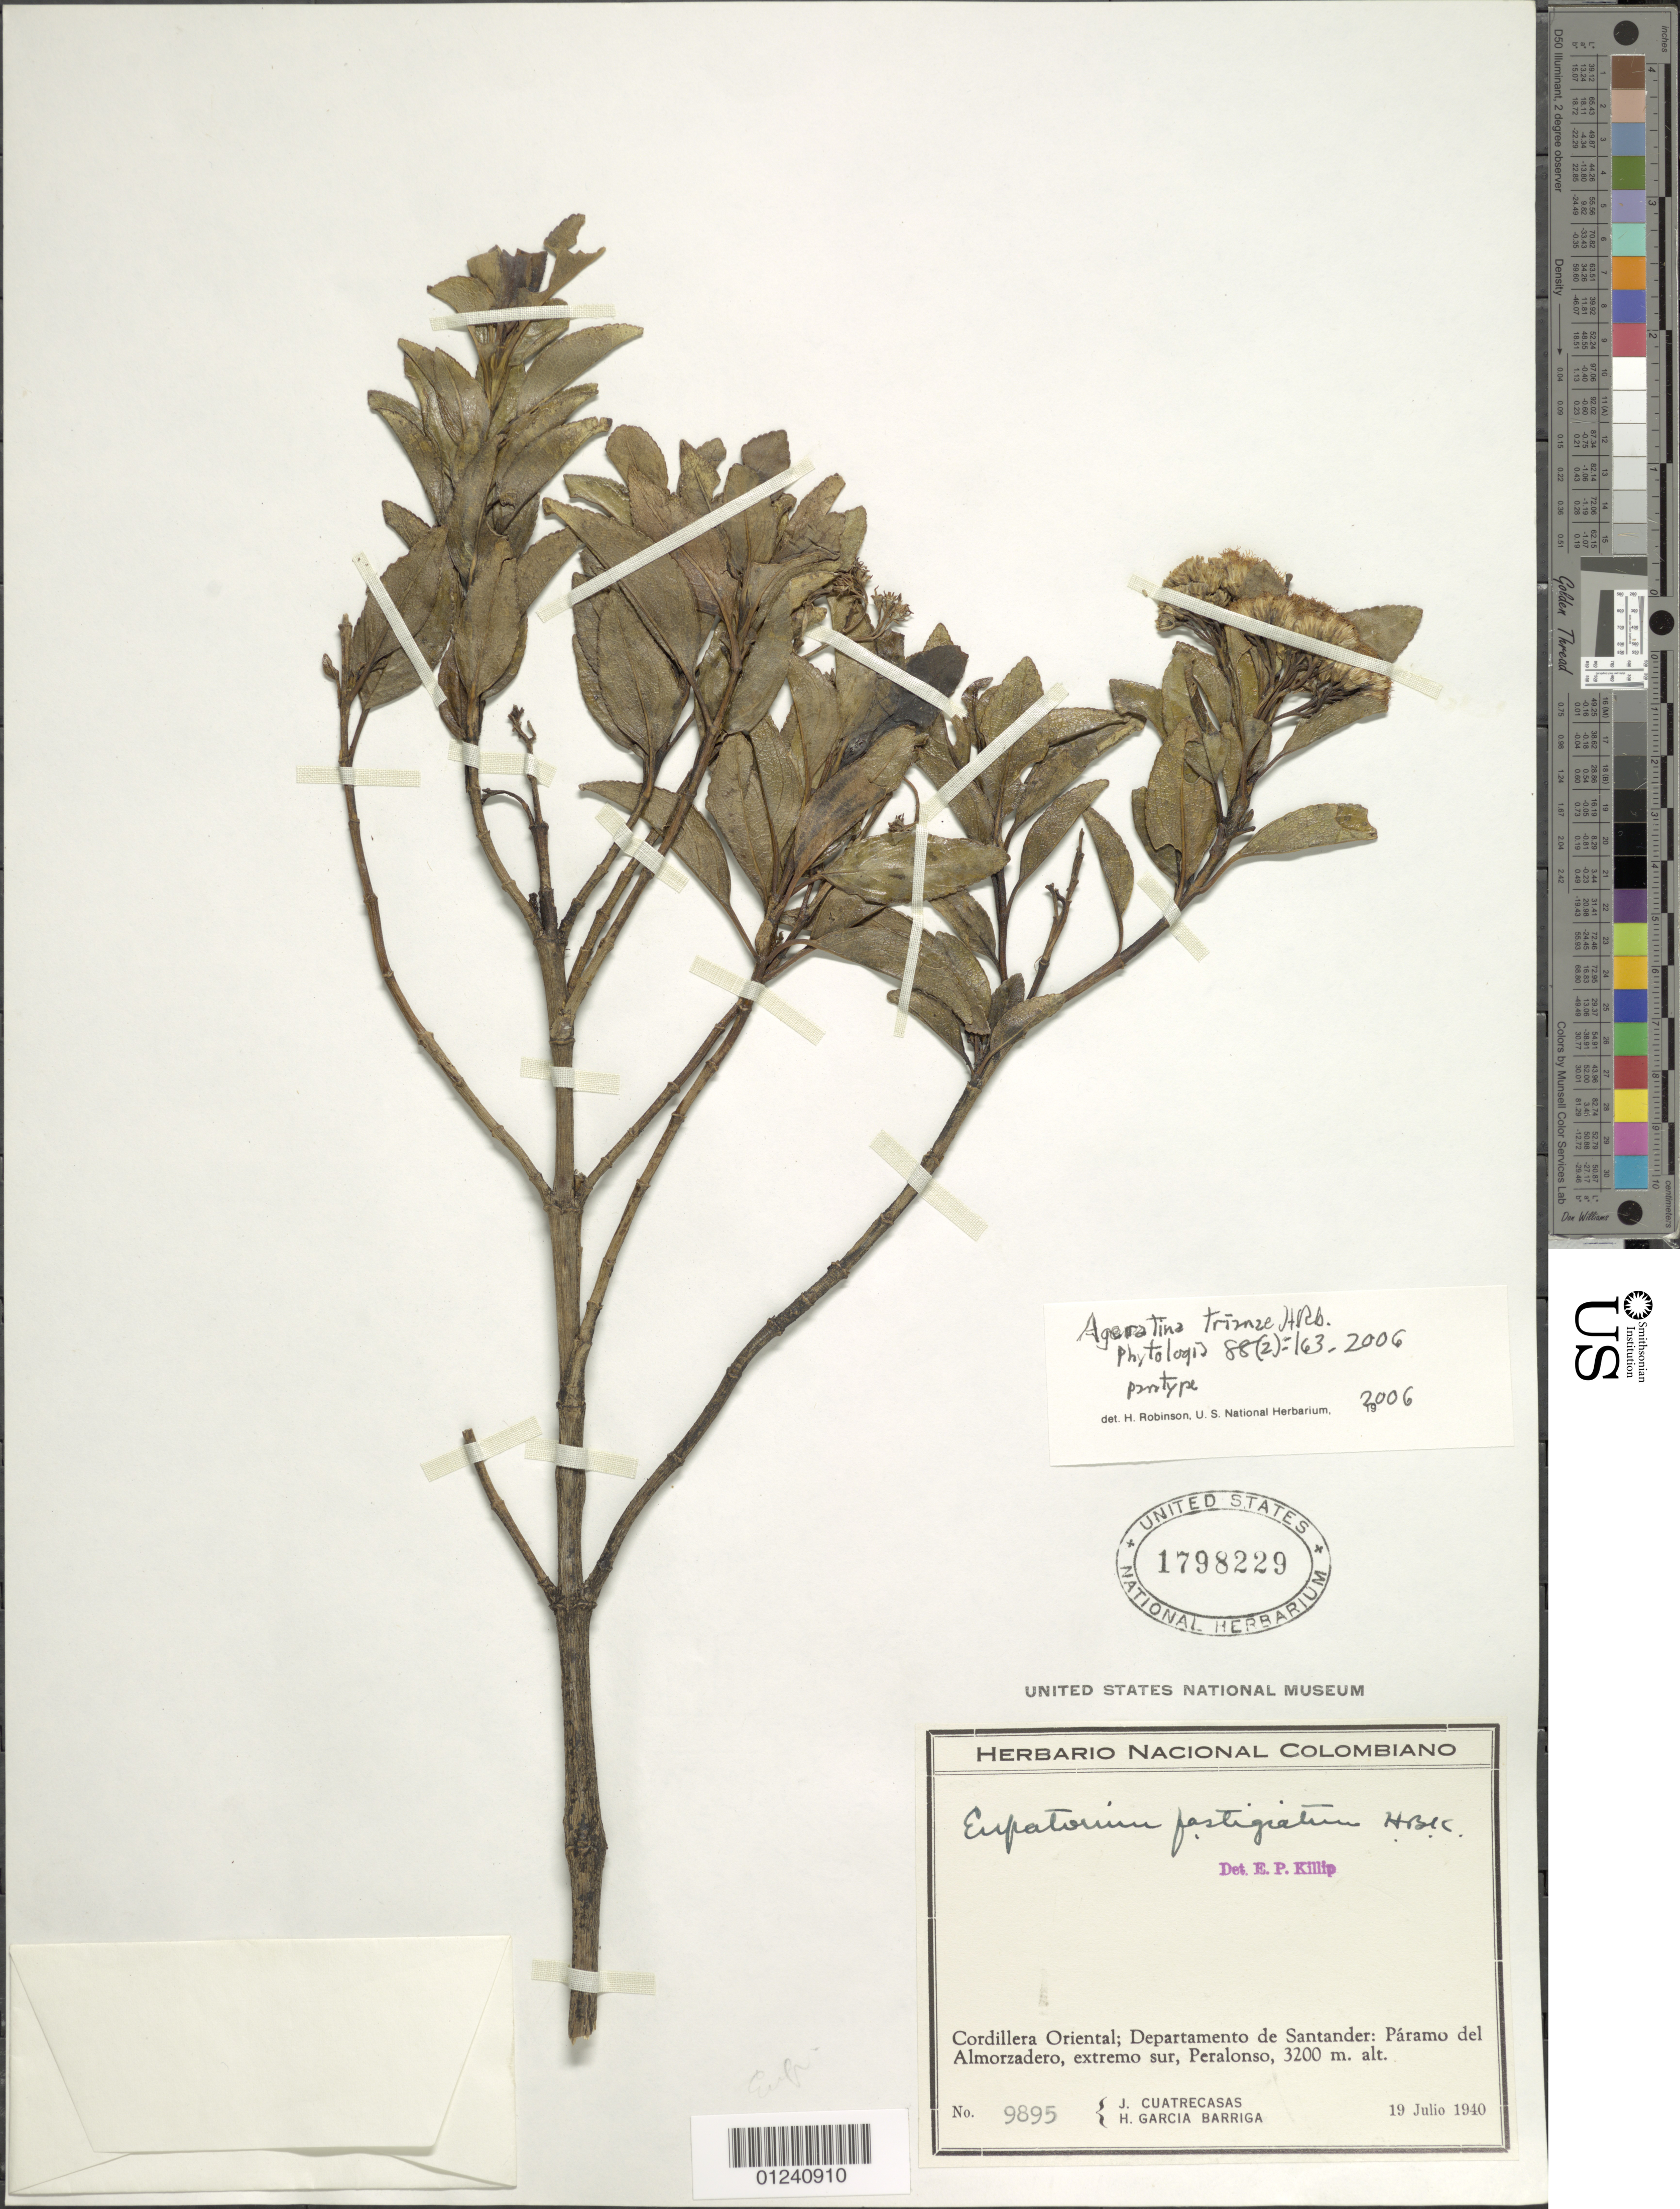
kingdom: Plantae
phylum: Tracheophyta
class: Magnoliopsida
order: Asterales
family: Asteraceae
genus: Ageratina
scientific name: Ageratina trianae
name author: H. Rob.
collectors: J. Cuatrecasas & H. García Barriga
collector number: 9895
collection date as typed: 19 Jul 1940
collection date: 1940-07-19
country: Colombia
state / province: Santander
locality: Cordillera Oriental, Paramo del Almorzadero, extremo sur, Peralonso.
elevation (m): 3200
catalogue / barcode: US 1798229